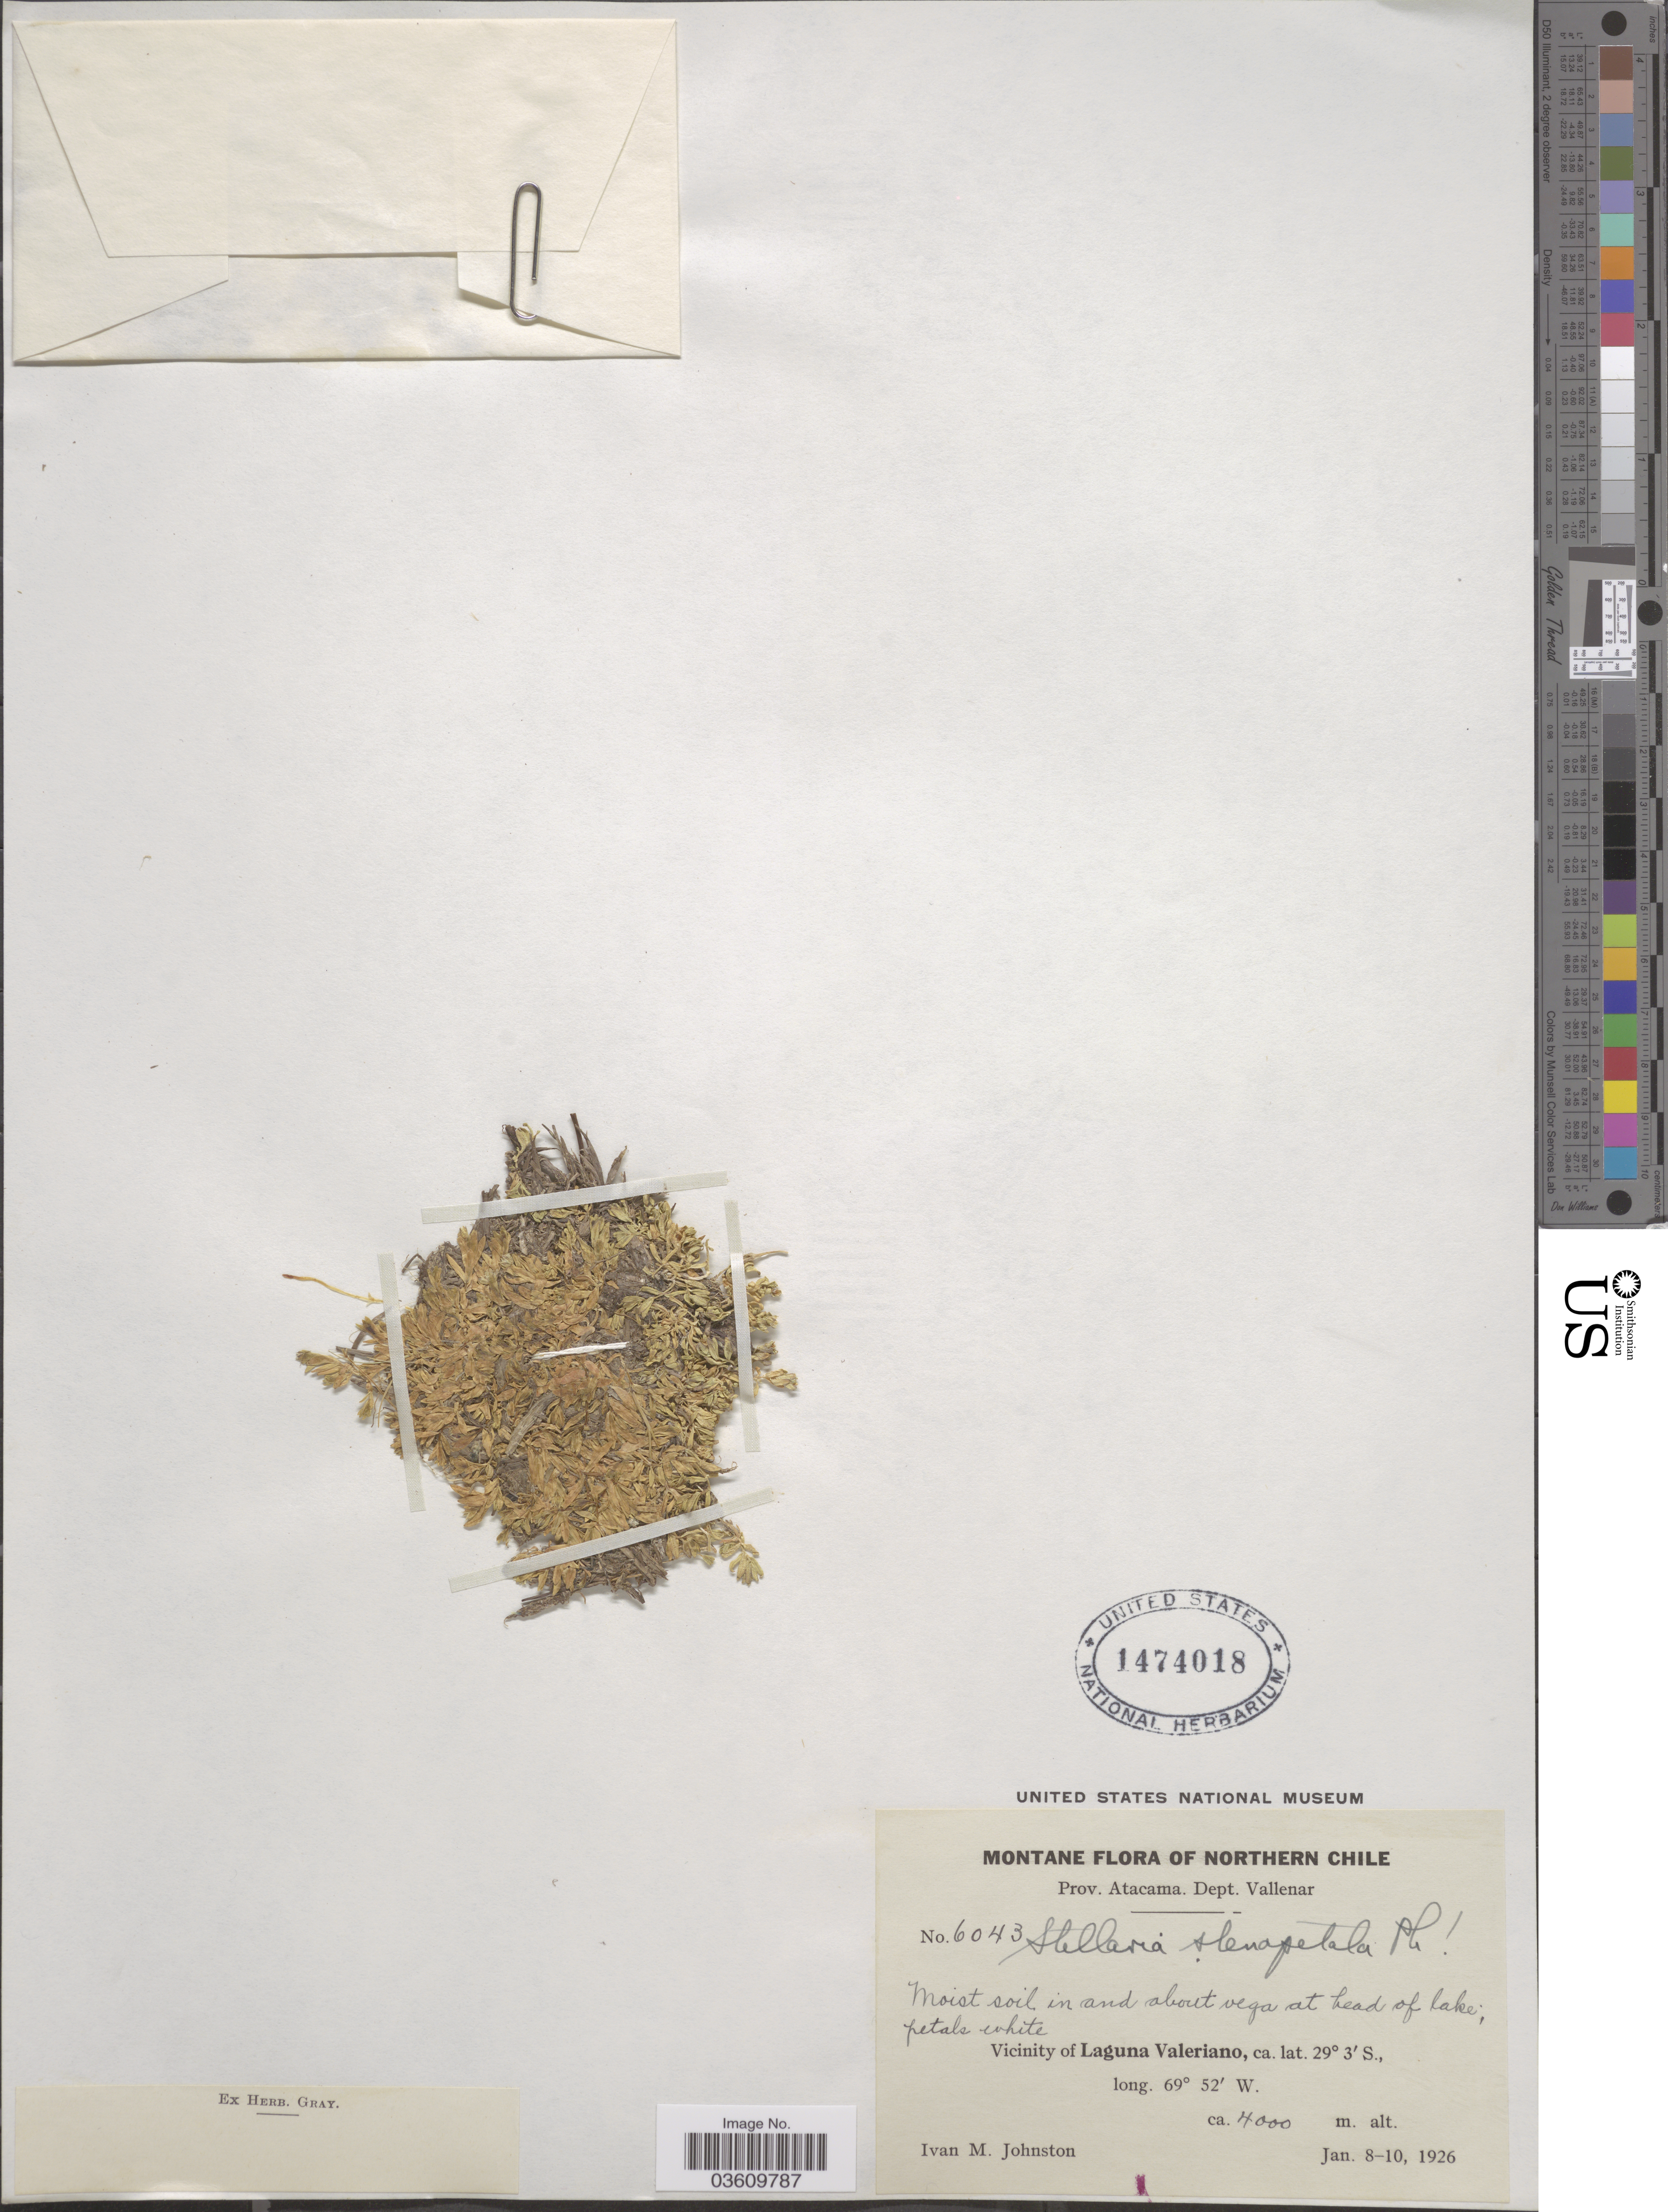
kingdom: Plantae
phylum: Tracheophyta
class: Magnoliopsida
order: Caryophyllales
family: Caryophyllaceae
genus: Stellaria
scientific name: Stellaria stenopetala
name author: Phil.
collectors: I.M. Johnston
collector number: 6043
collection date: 1926-01-08/1926-01-10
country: Chile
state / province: Atacama (III)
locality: Northern Chile. Dept. Vallenar. Vicinity of Laguna Valeriano.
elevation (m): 4000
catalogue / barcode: US 1474018